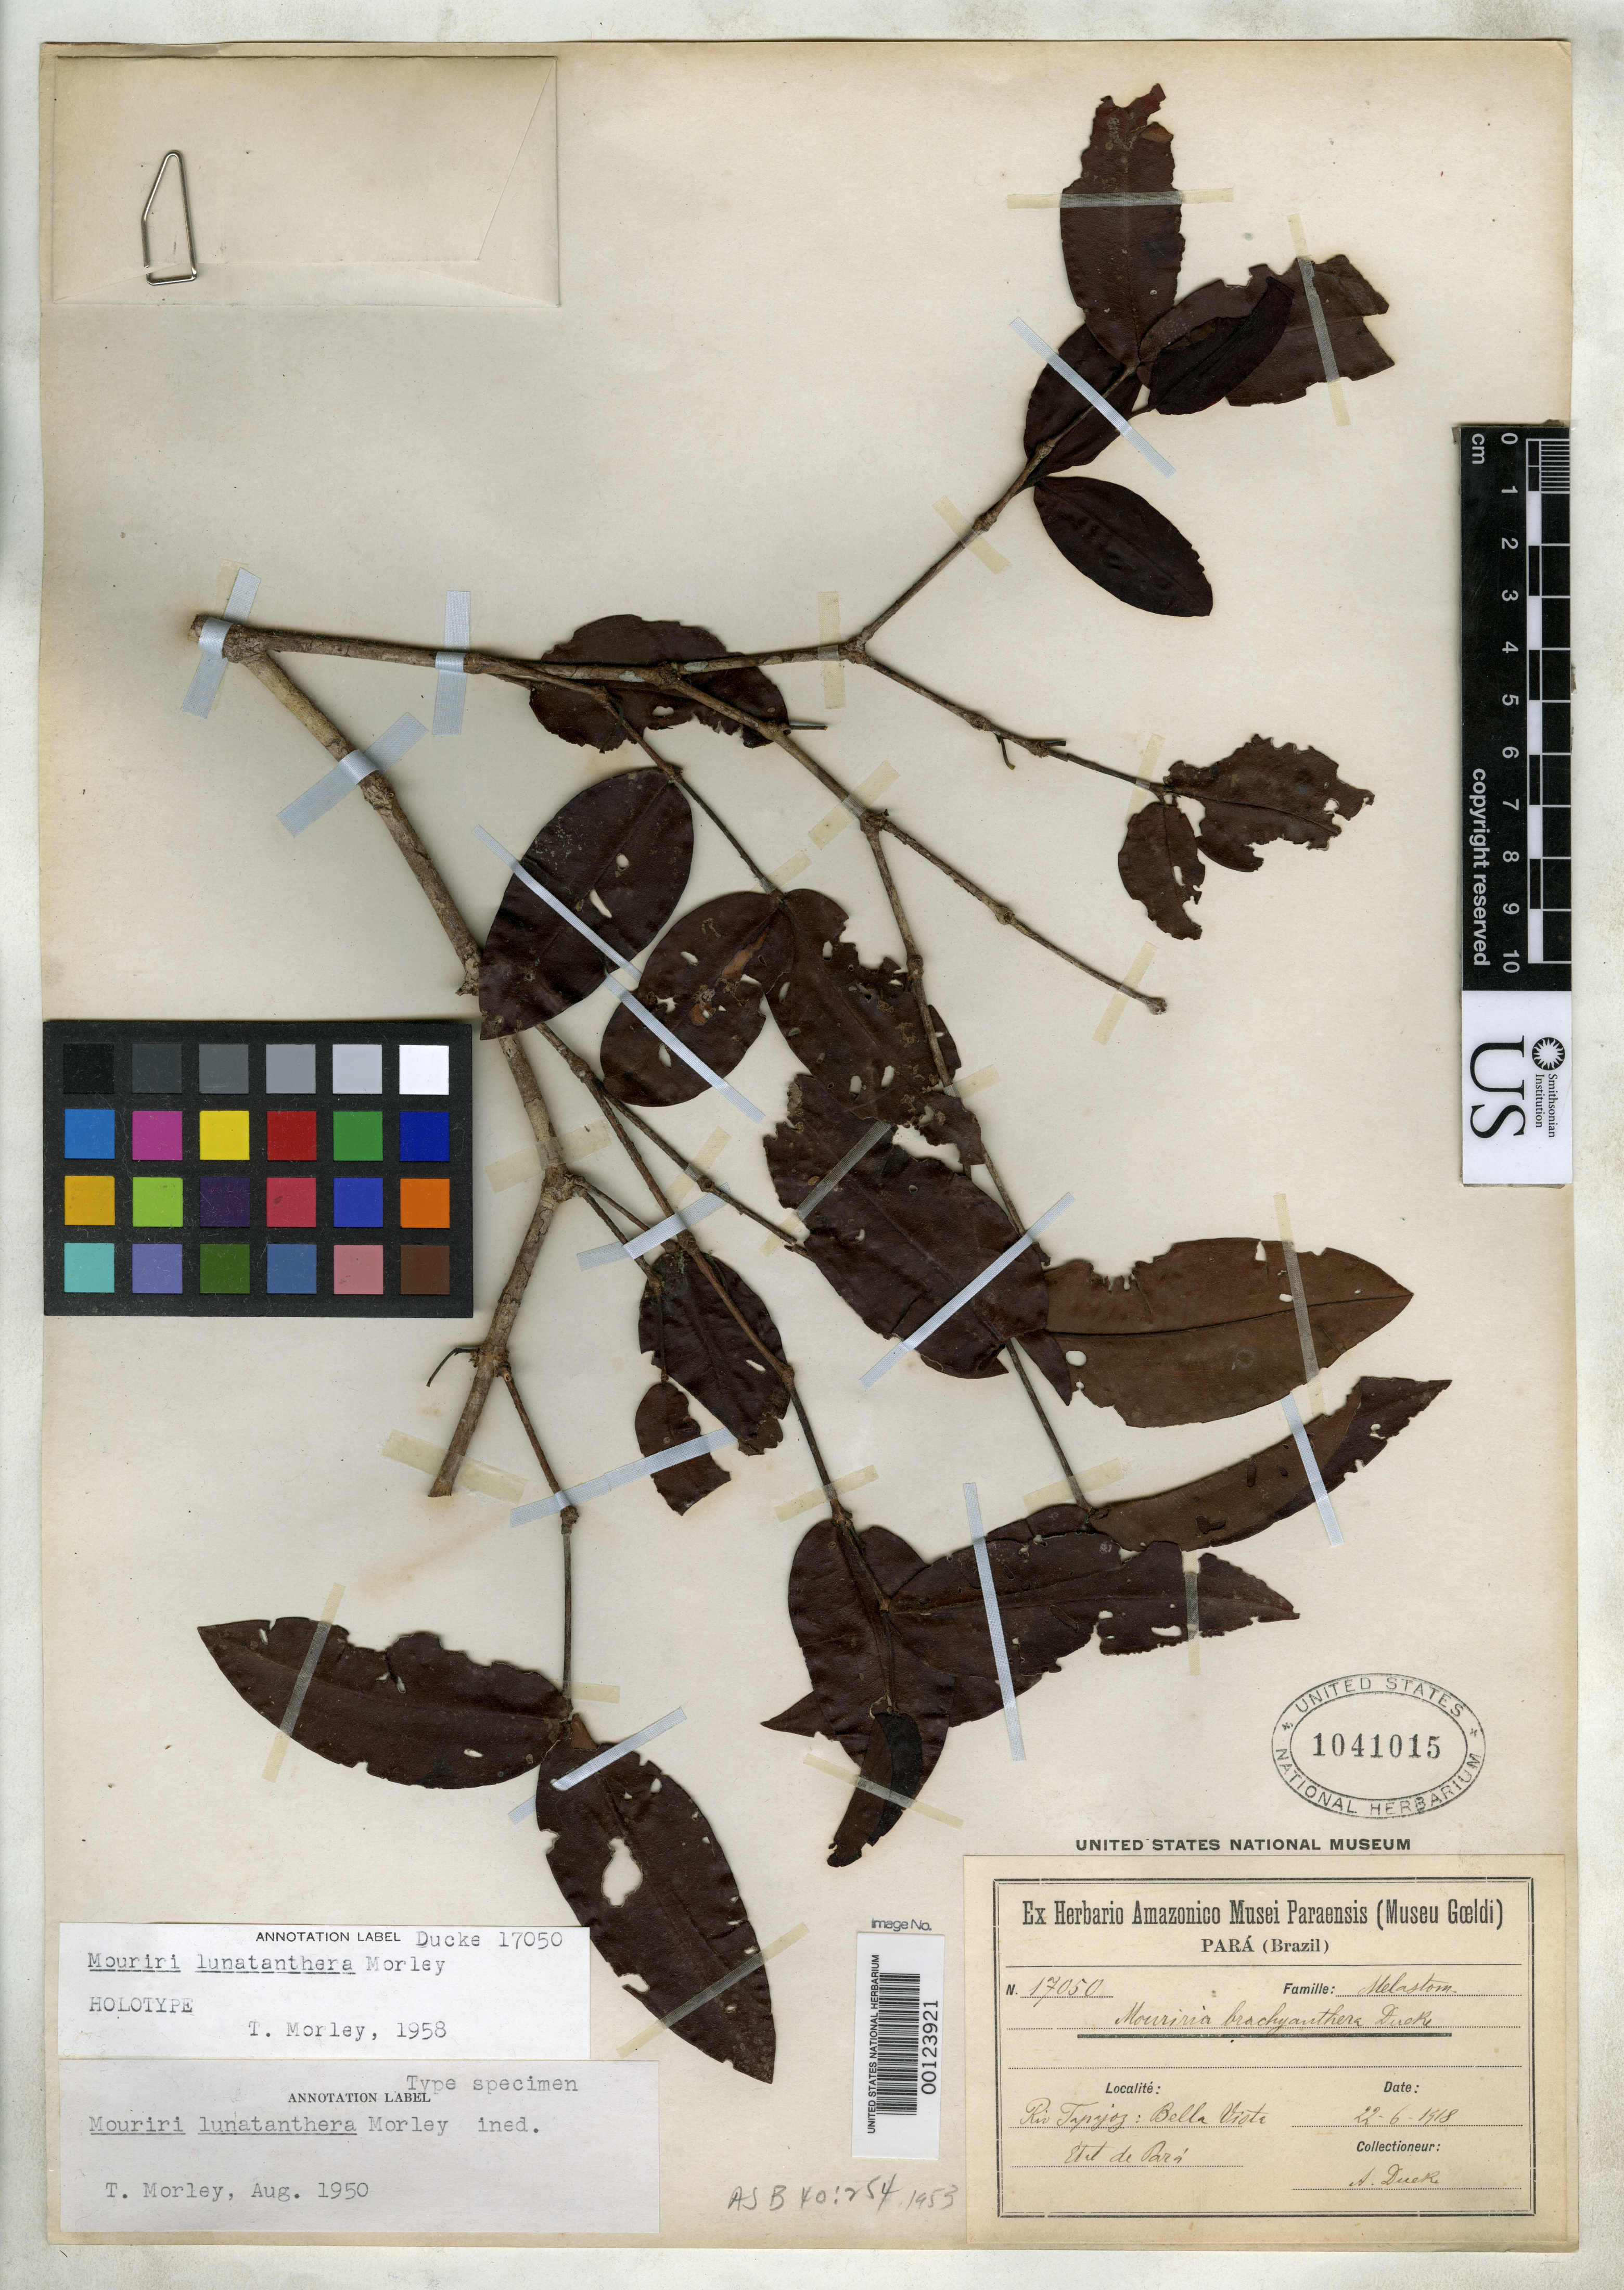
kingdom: Plantae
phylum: Tracheophyta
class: Magnoliopsida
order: Myrtales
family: Melastomataceae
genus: Mouriri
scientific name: Mouriri lunatanthera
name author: Morley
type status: Holotype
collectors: A. Ducke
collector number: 17050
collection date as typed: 22 Jun 1918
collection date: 1918-06-22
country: Brazil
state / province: Pará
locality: Rio Tapajoz, Bella Viste.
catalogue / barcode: US 1041015